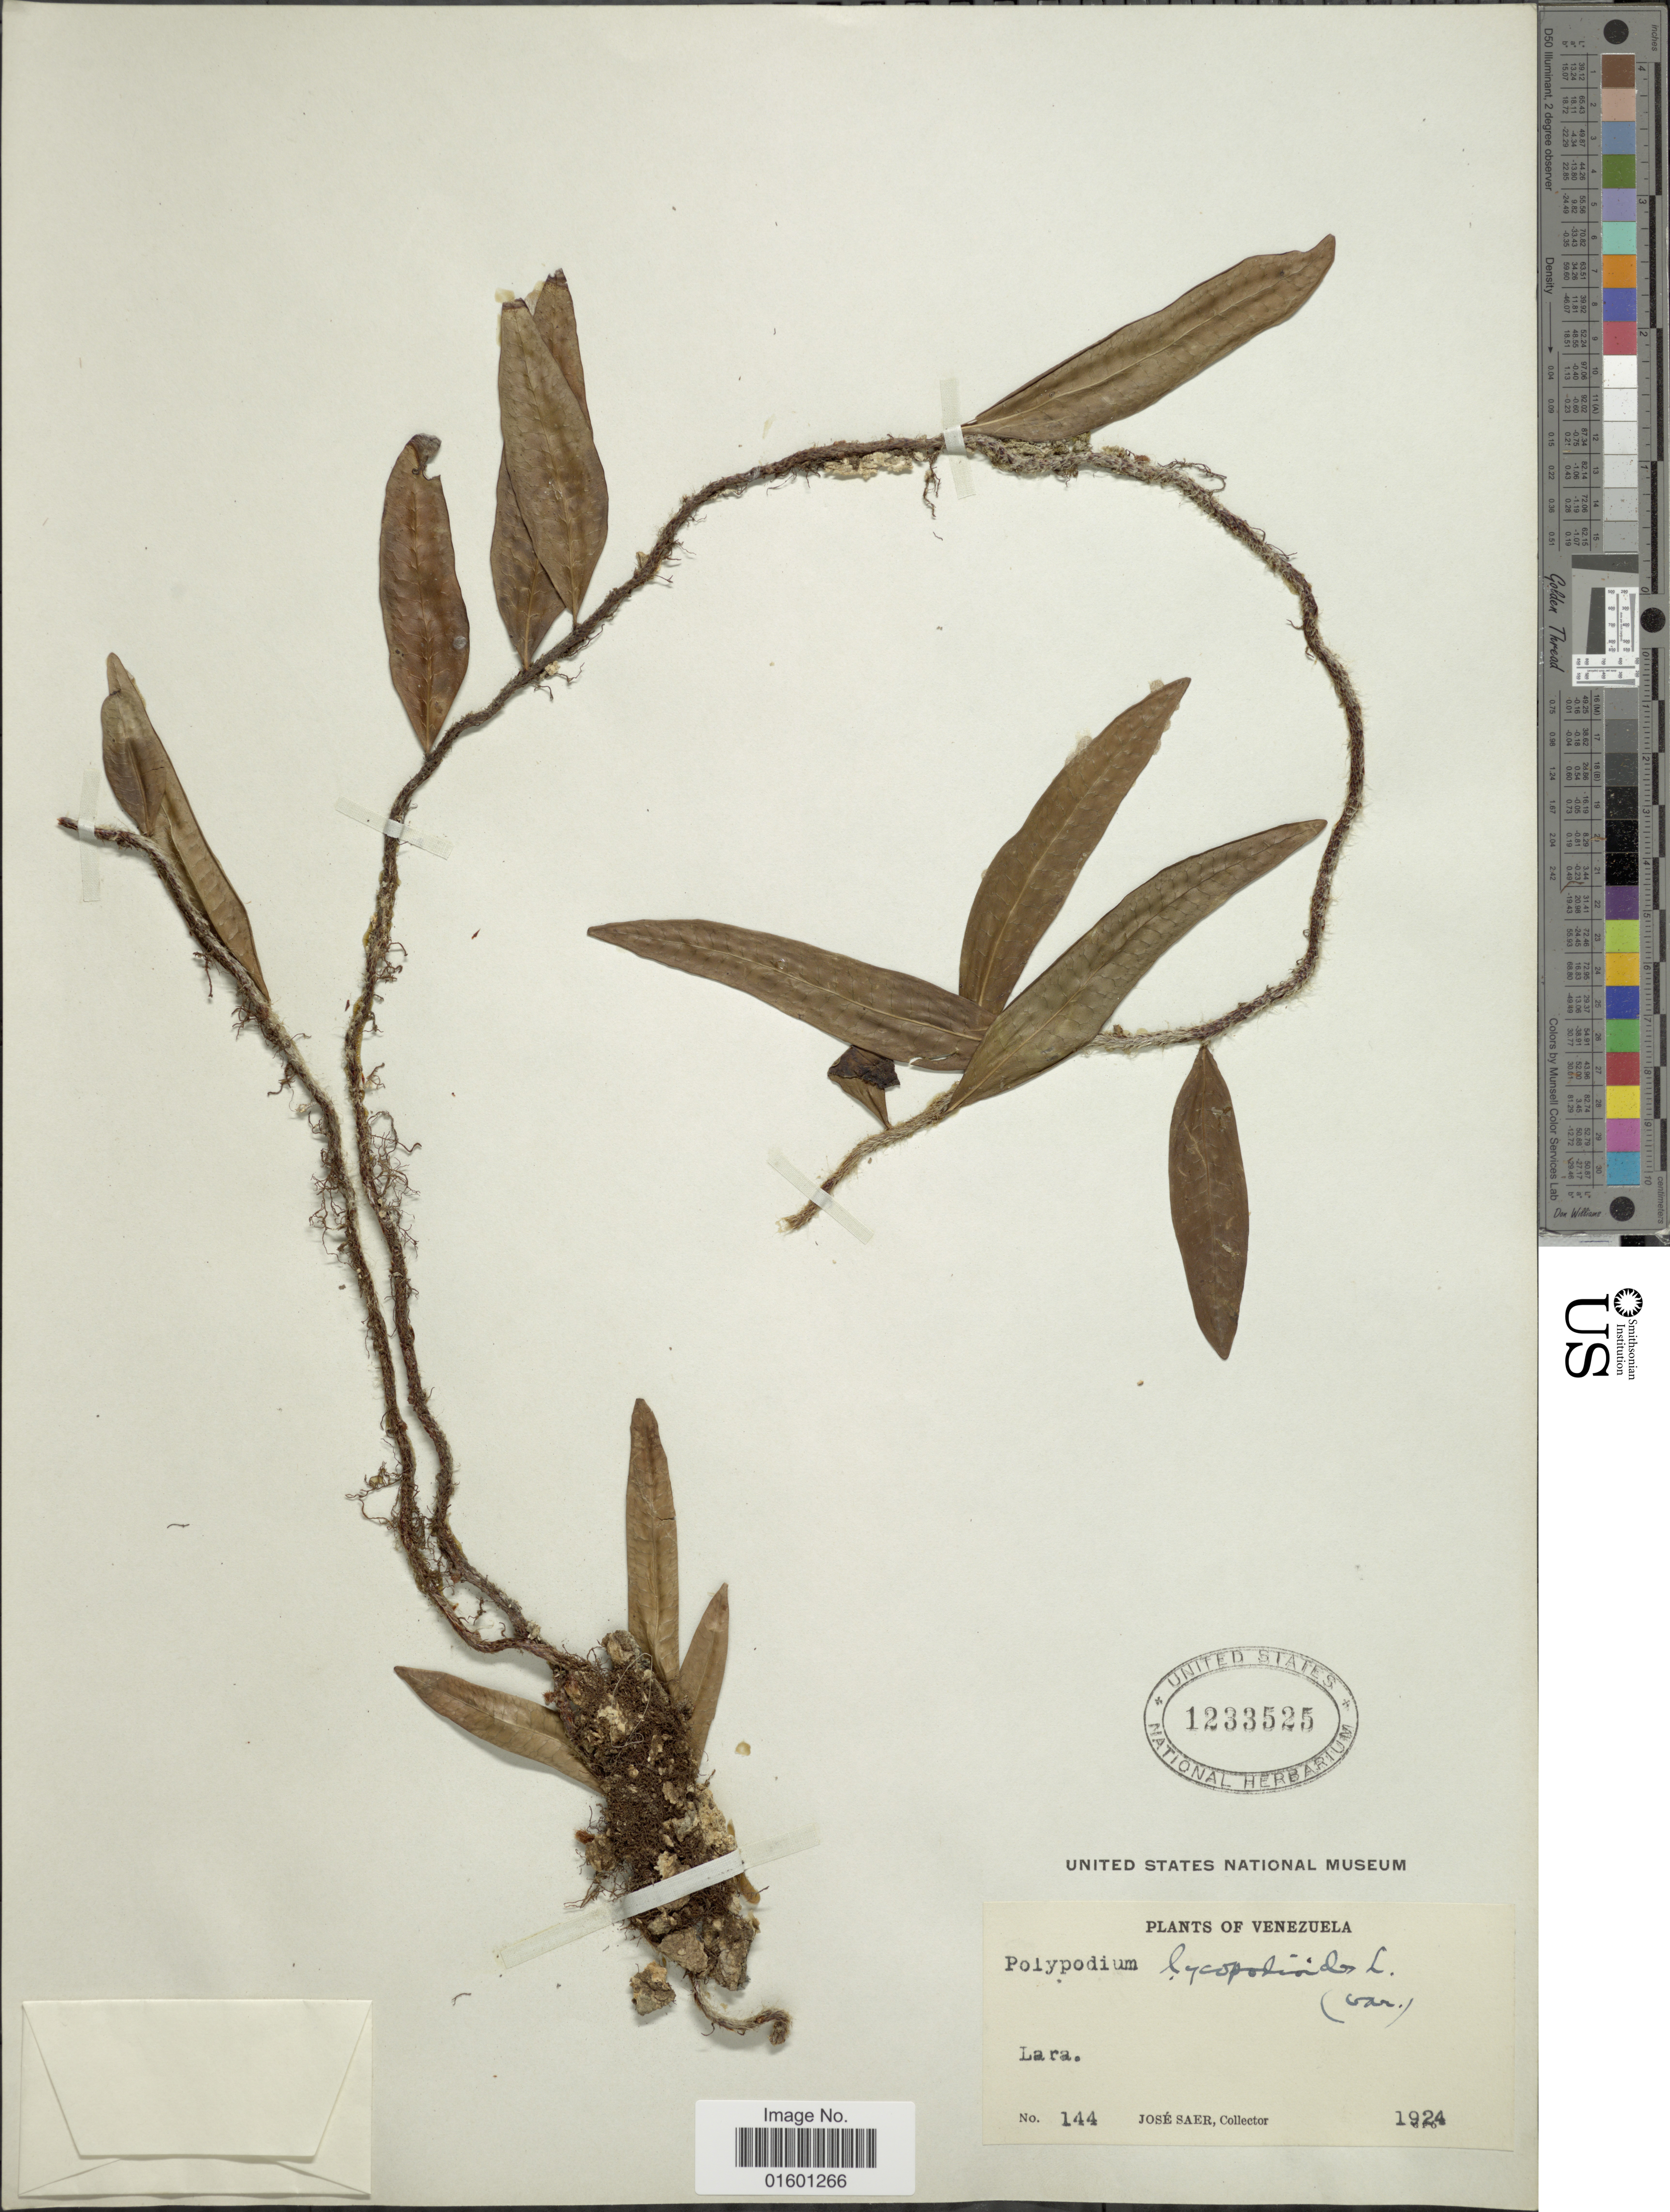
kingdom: Plantae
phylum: Tracheophyta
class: Polypodiopsida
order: Polypodiales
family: Polypodiaceae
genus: Microgramma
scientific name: Microgramma lycopodioides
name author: (L.) Copel.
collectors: J. Saer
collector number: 144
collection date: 1924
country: Venezuela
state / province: Lara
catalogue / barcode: US 1233525